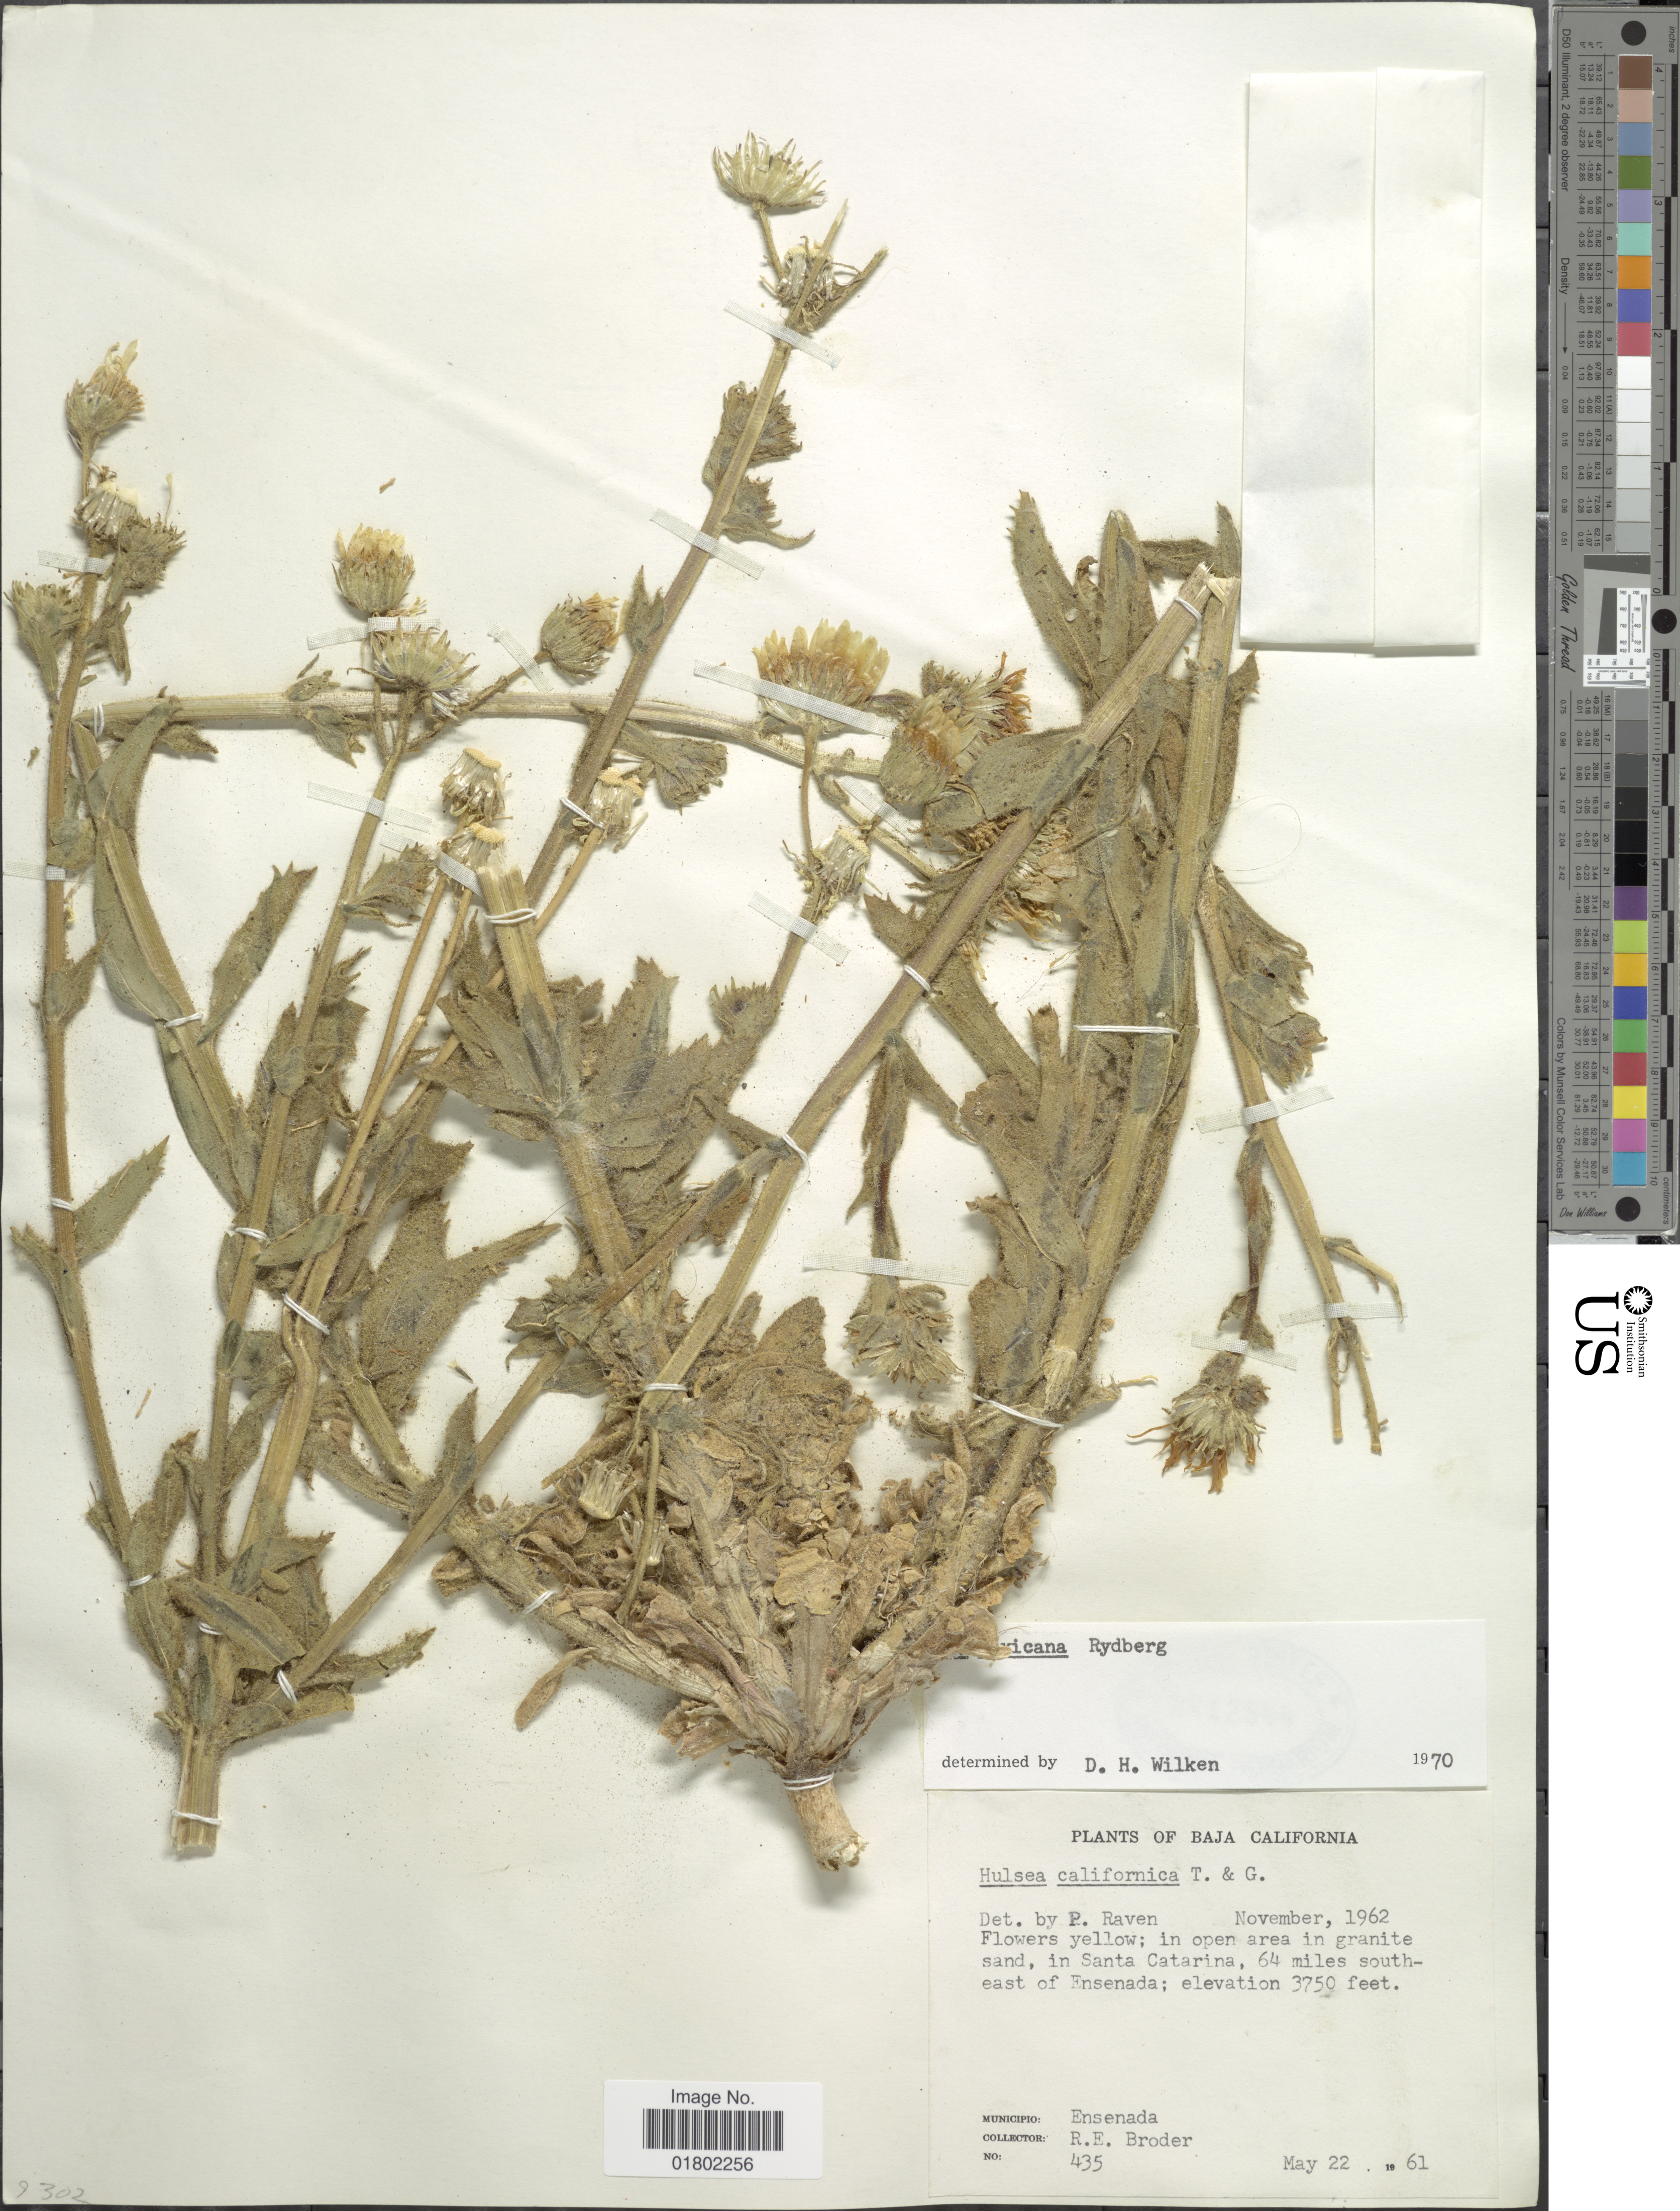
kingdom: Plantae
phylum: Tracheophyta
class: Magnoliopsida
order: Asterales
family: Asteraceae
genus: Hulsea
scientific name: Hulsea mexicana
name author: Rydb.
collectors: R. Broder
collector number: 435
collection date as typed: Transcribed d/m/y: 22/5/61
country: Mexico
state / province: Baja California Norte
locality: In Santa Catarina, 64 miles south-east of Ensenada, Municipio Ensenada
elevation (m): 1143